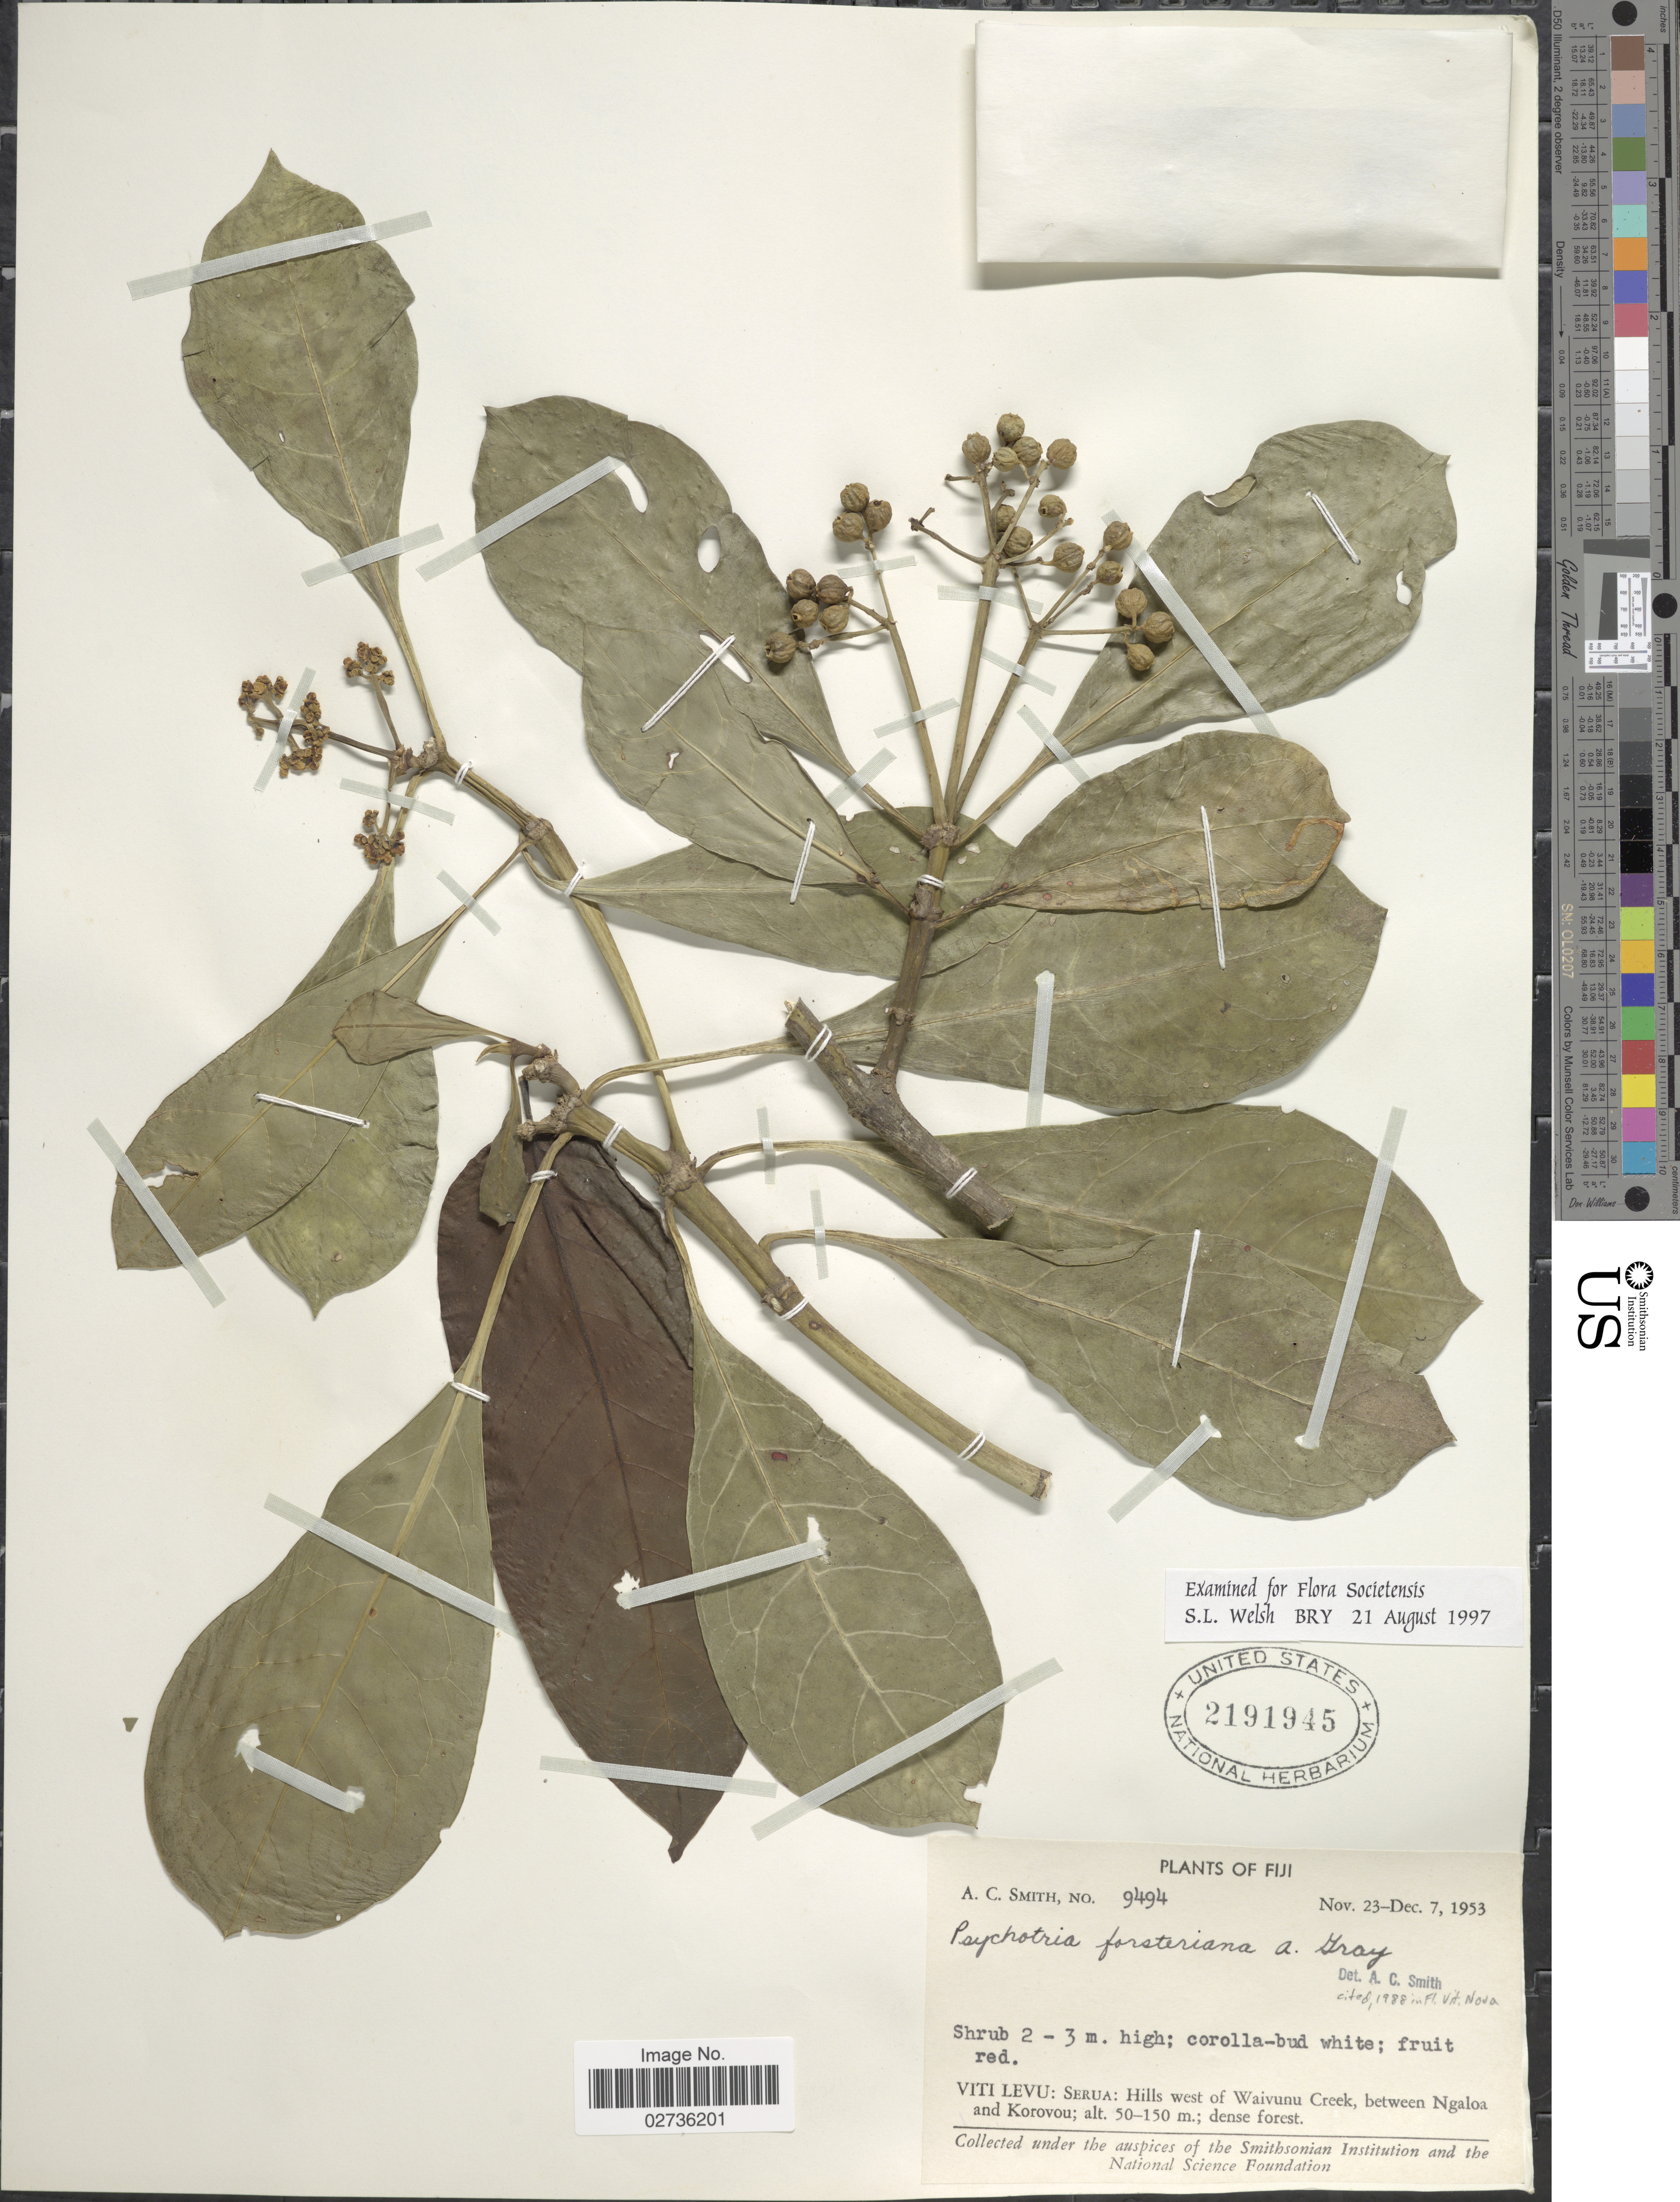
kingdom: Plantae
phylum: Tracheophyta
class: Magnoliopsida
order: Gentianales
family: Rubiaceae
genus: Psychotria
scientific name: Psychotria forsteriana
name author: A. Gray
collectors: A. C. Smith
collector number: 9494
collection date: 1953-11-23/1953-12-07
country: Fiji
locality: Viti Levu: Serua: Hills west of Waivunu Creek, between Ngaloa and Korovou.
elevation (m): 50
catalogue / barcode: US 2191945